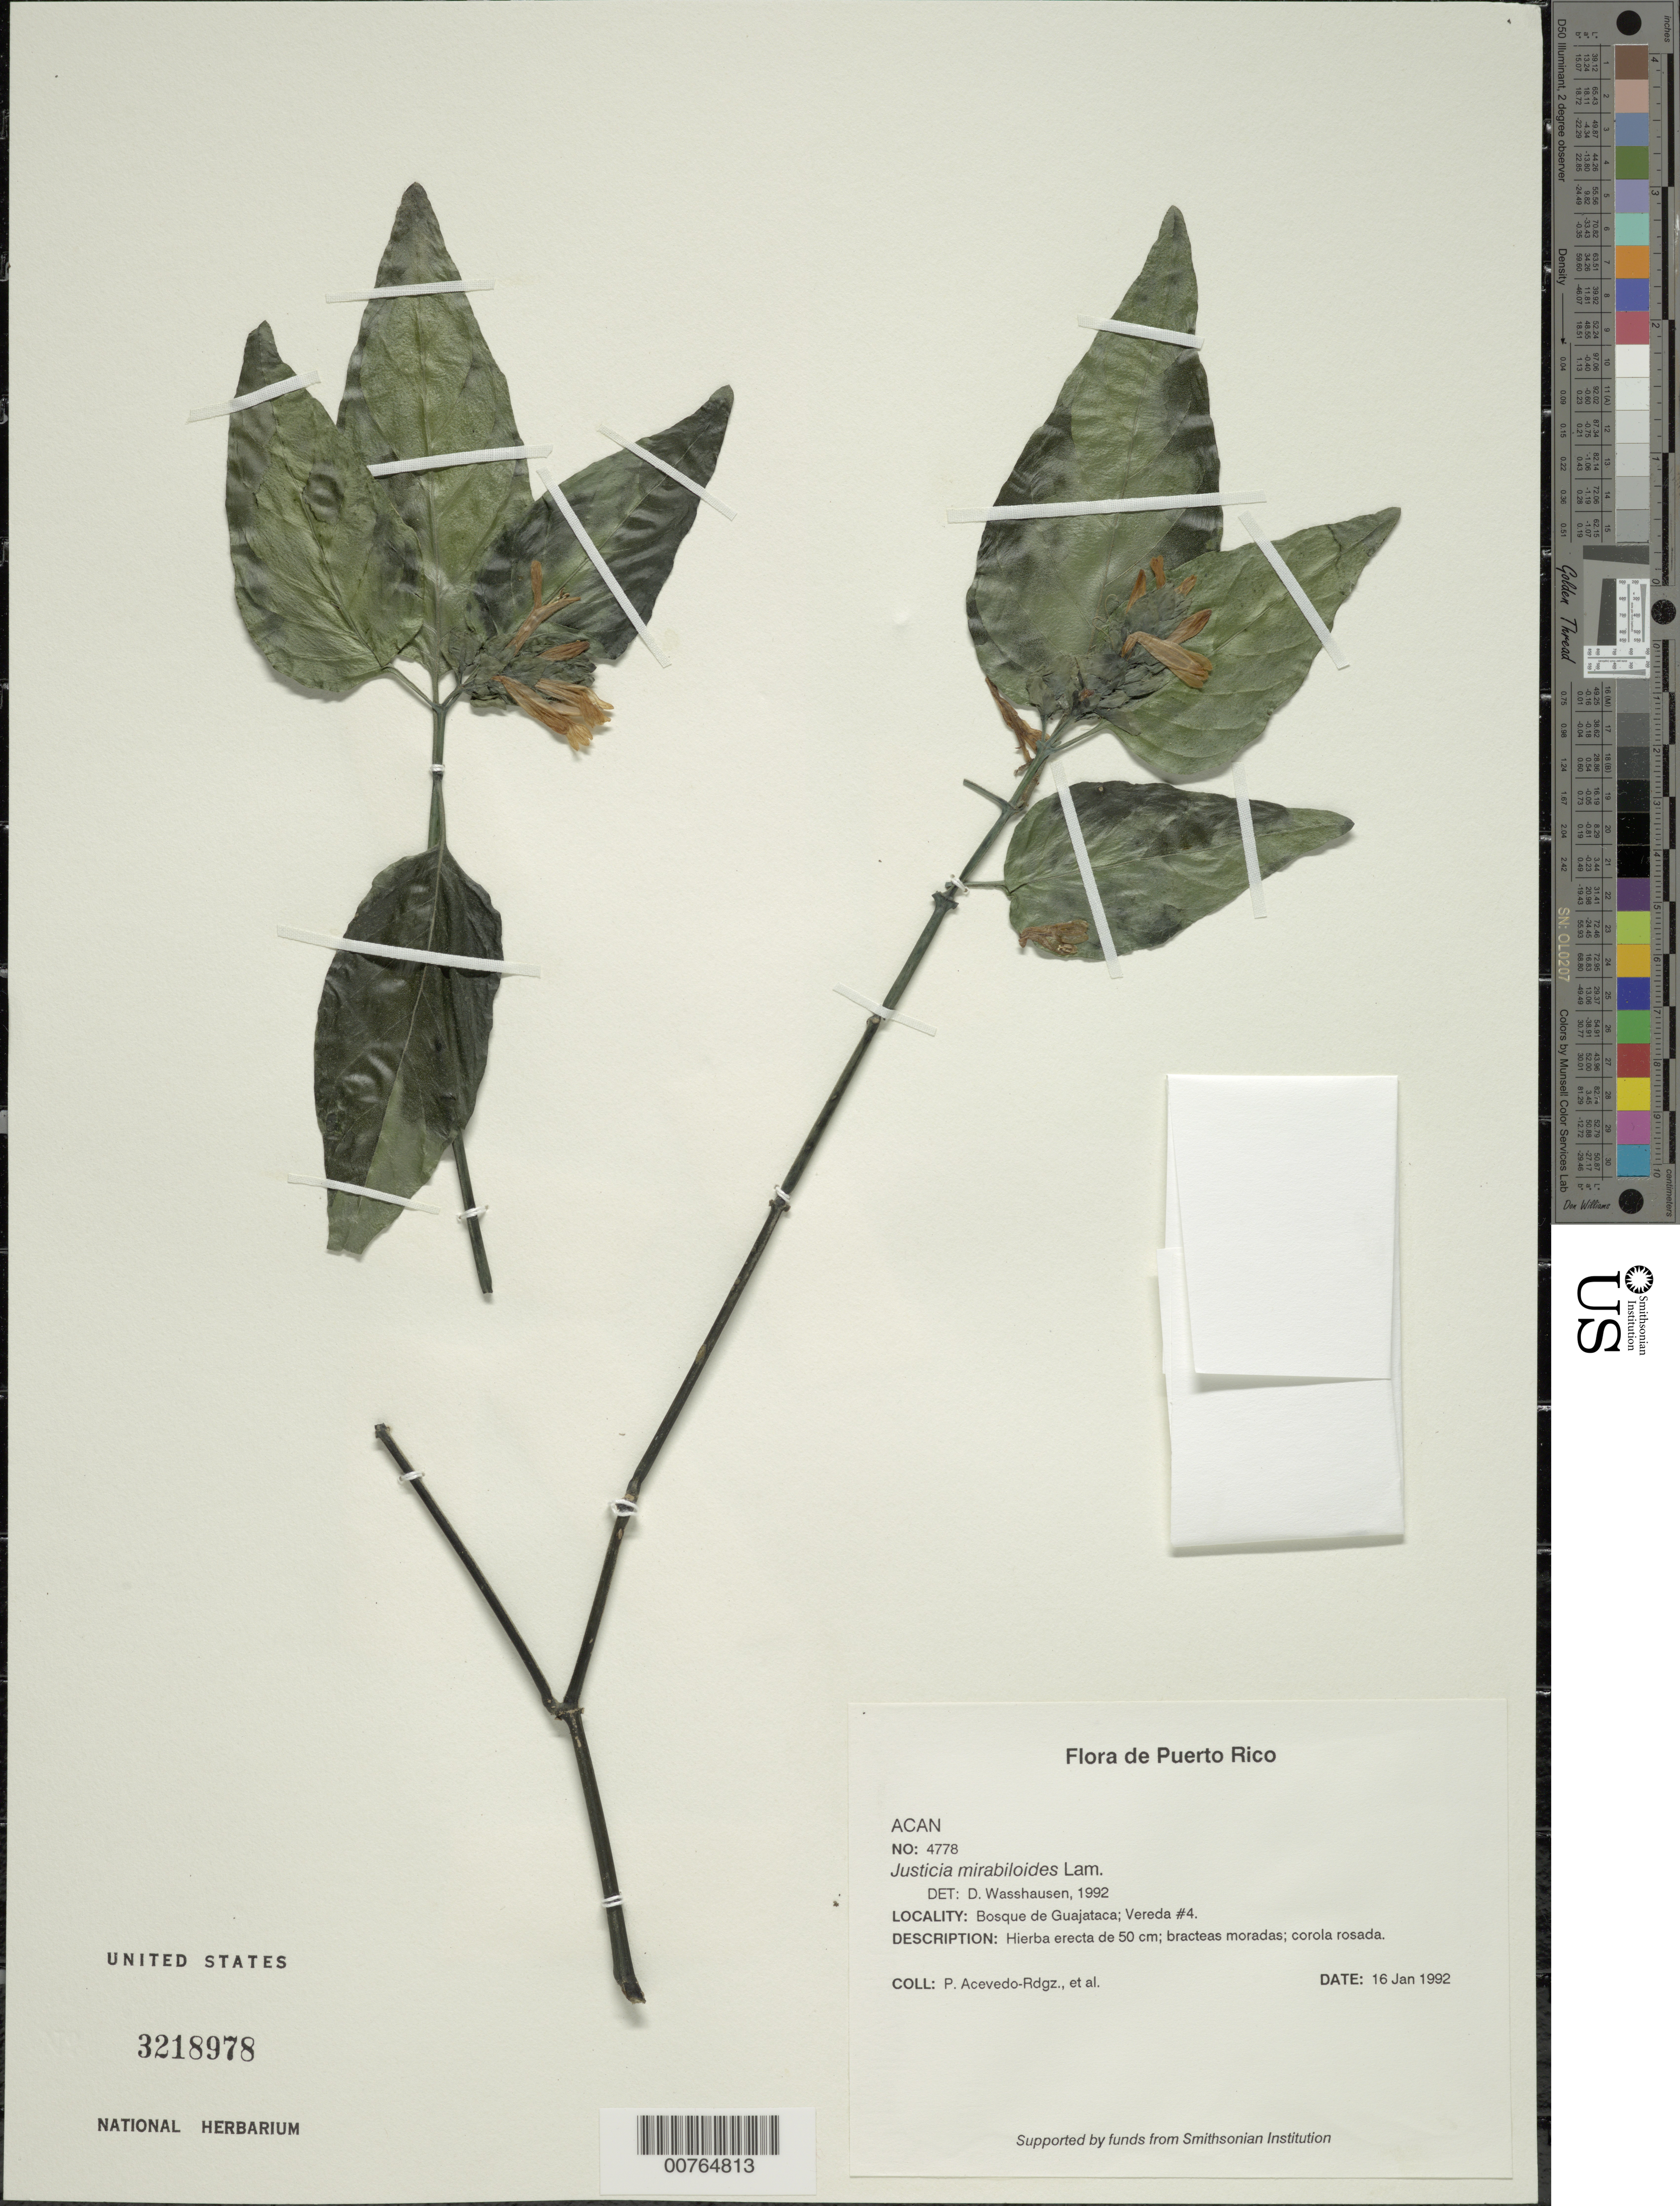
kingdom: Plantae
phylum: Tracheophyta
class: Magnoliopsida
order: Lamiales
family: Acanthaceae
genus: Justicia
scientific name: Justicia mirabiloides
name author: Lam.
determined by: Wasshausen, Dieter C., (BOT), Smithsonian Institution - National Museum of Natural History (UNITED STATES)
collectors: P. Acevedo-Rodr.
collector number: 4778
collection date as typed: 16 Jan 1992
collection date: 1992-01-16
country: Puerto Rico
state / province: Isabela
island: Puerto Rico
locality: Isabela; Bosque de Guajataca; Vereda #4.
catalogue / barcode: US 3218978